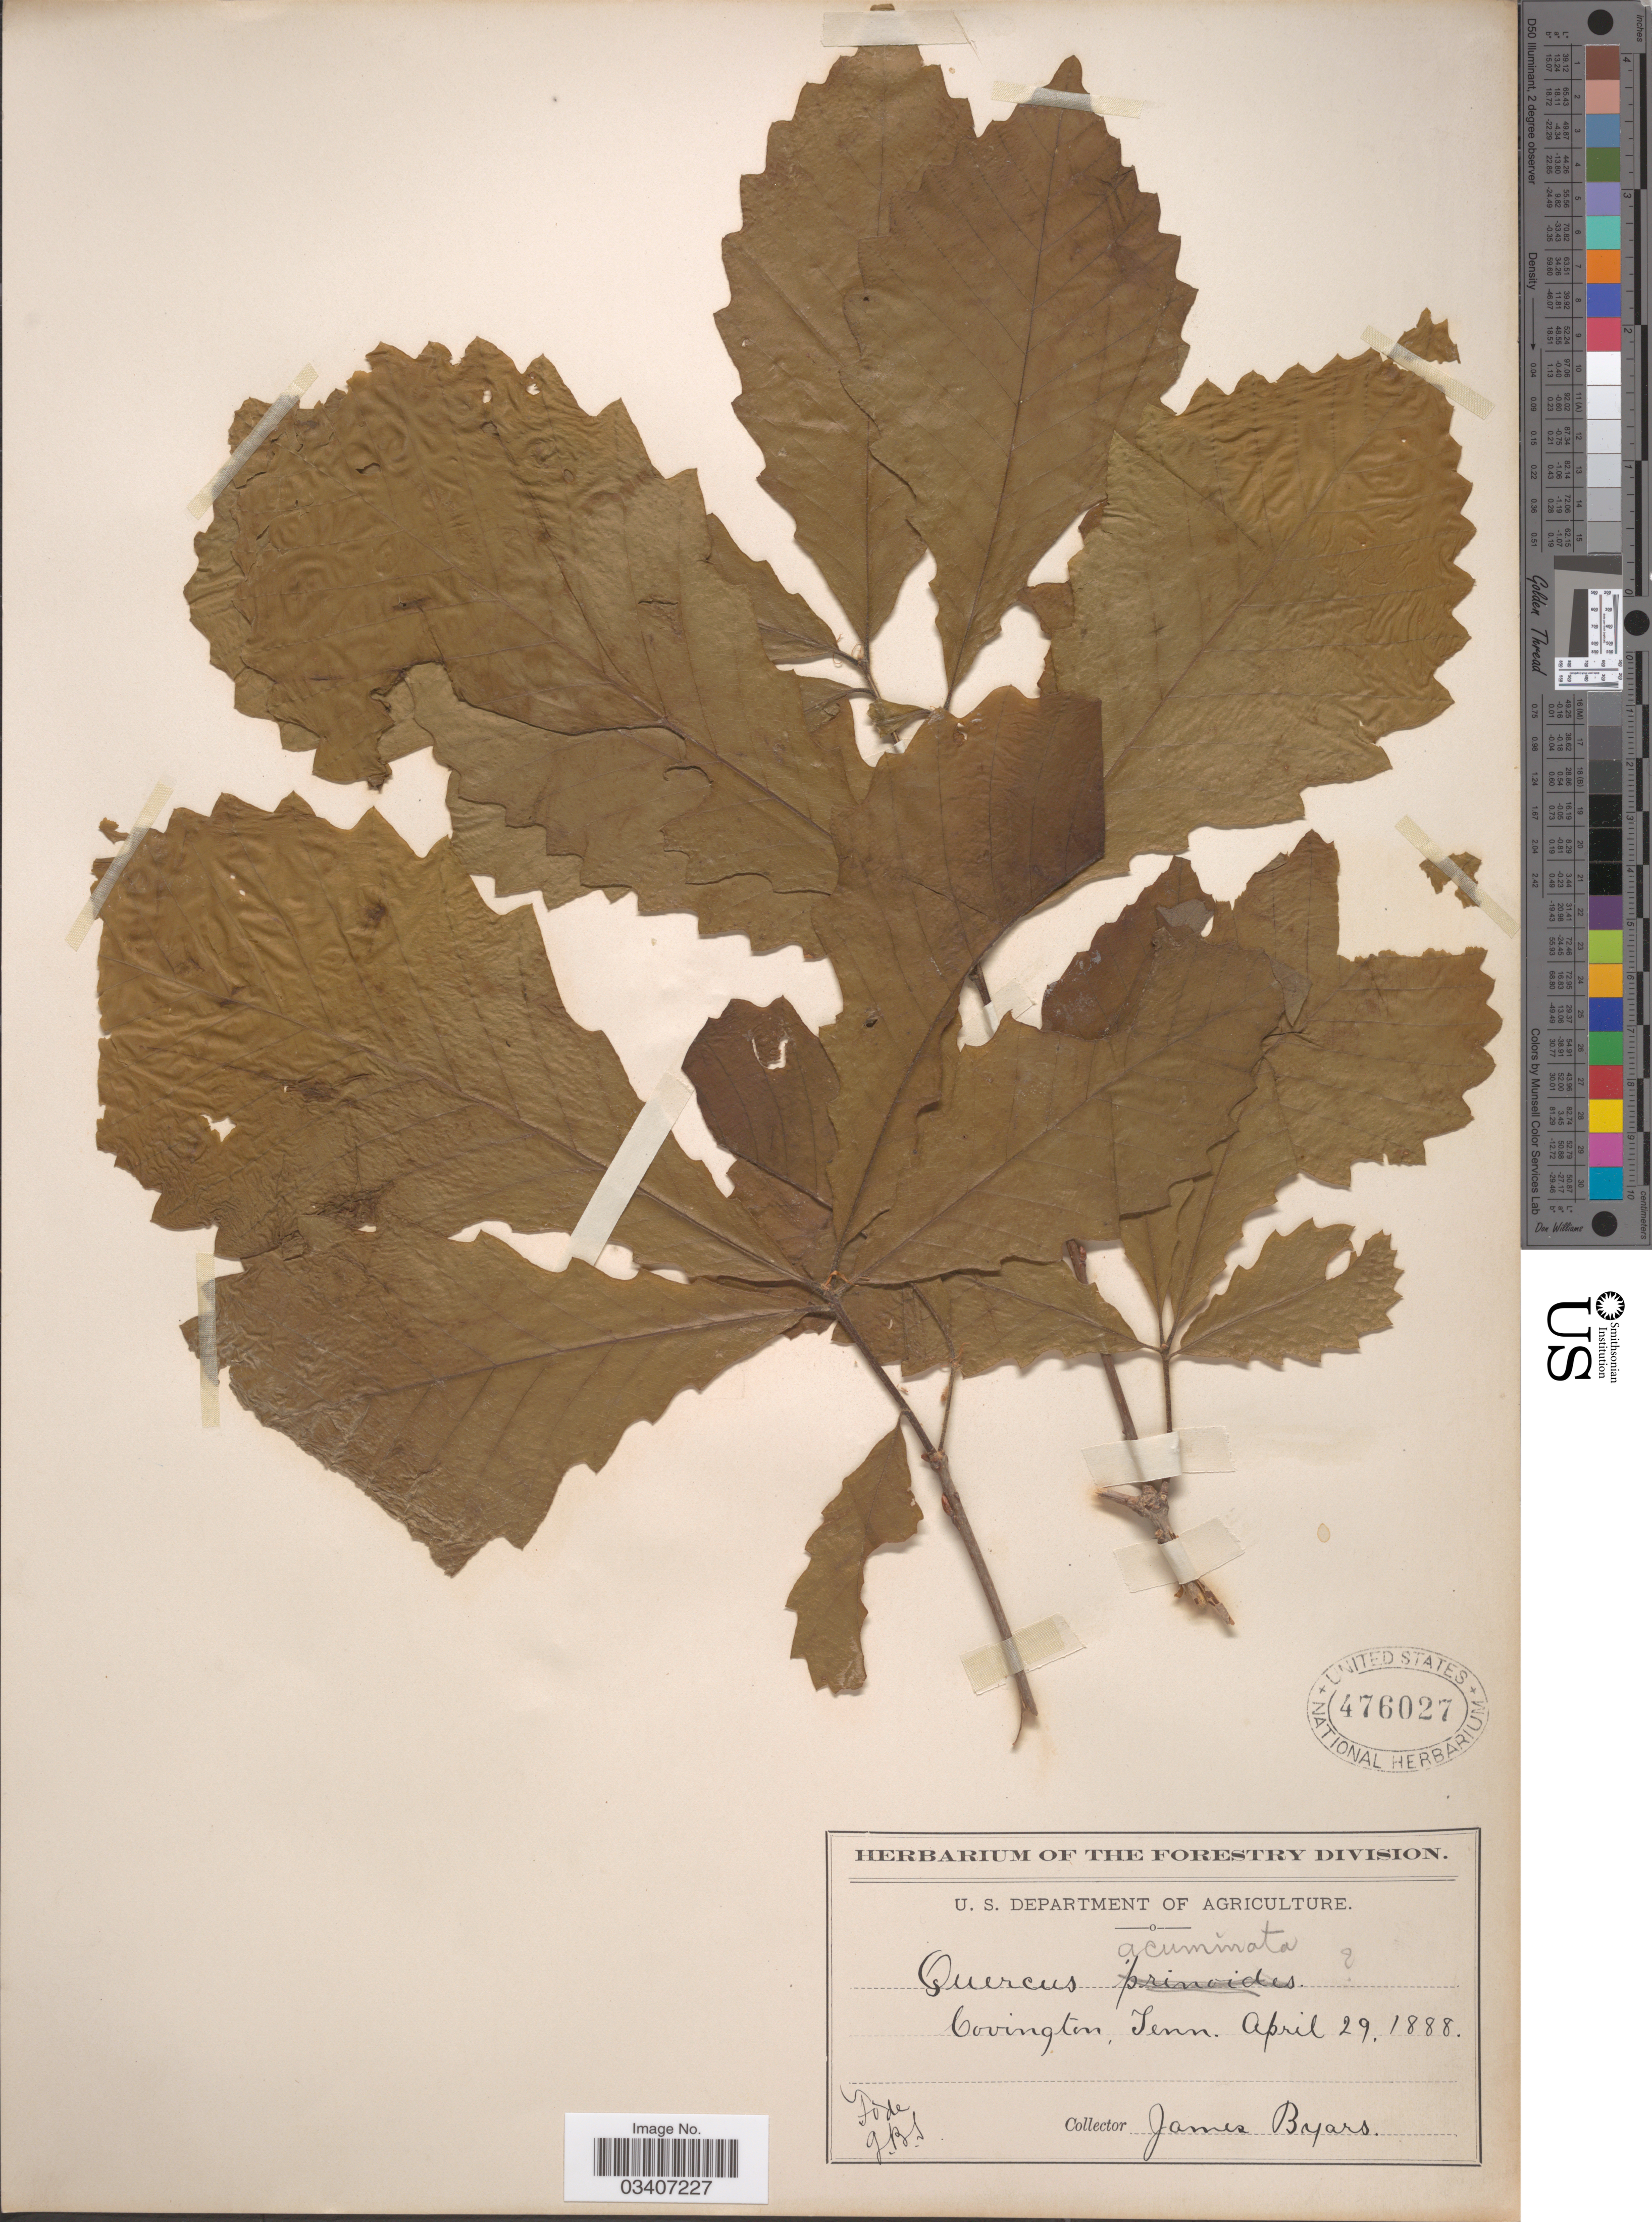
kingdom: Plantae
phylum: Tracheophyta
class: Magnoliopsida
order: Fagales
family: Fagaceae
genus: Quercus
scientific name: Quercus muehlenbergii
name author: Engelm.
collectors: J. Byars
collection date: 1888-04-29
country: United States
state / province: Tennessee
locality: Covington.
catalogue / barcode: US 476027